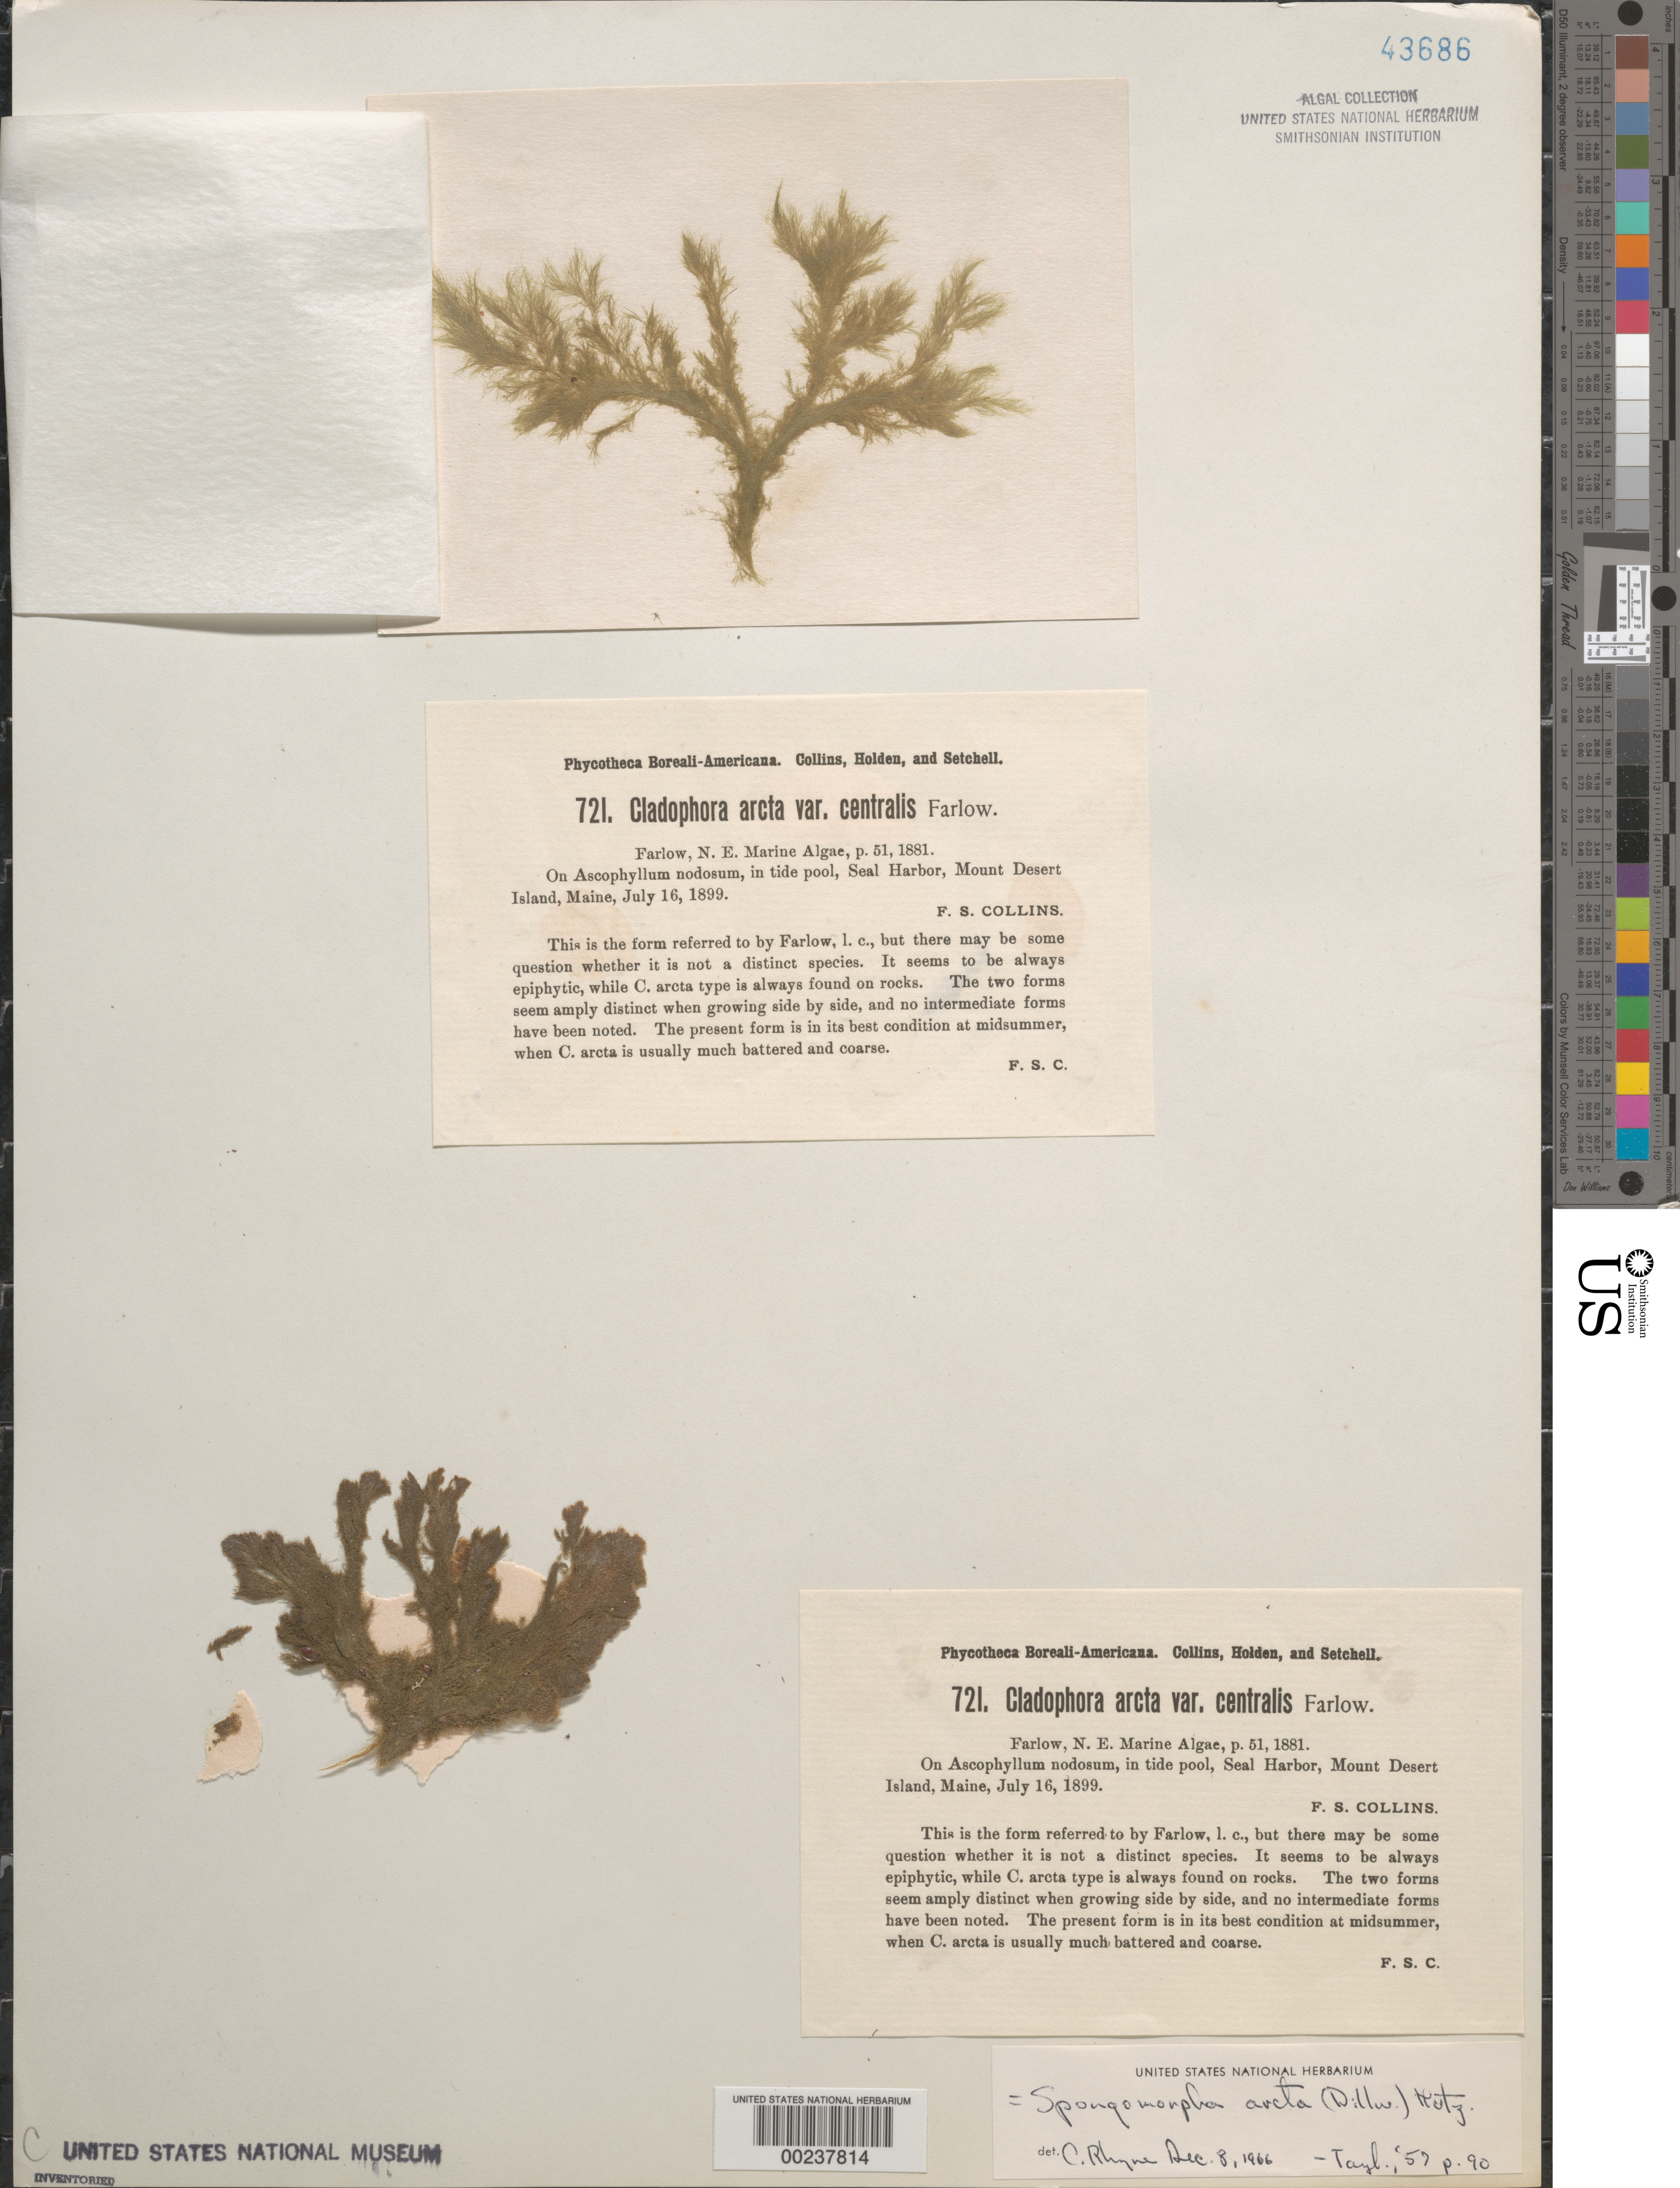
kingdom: Plantae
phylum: Chlorophyta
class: Ulvophyceae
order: Ulotrichales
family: Ulotrichaceae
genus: Acrosiphonia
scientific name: Acrosiphonia arcta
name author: (Dillwyn) Gain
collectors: F. Collins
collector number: PB-A 721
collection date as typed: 16 Jul 1899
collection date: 1899-07-16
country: United States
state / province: Maine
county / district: Hancock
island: Mount Desert Island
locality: Seal Harbor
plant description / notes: Collins, Holden & Setchell, Phycotheca Boreali-Americana, as Cladophora arcta var. centralis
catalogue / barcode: US 43686